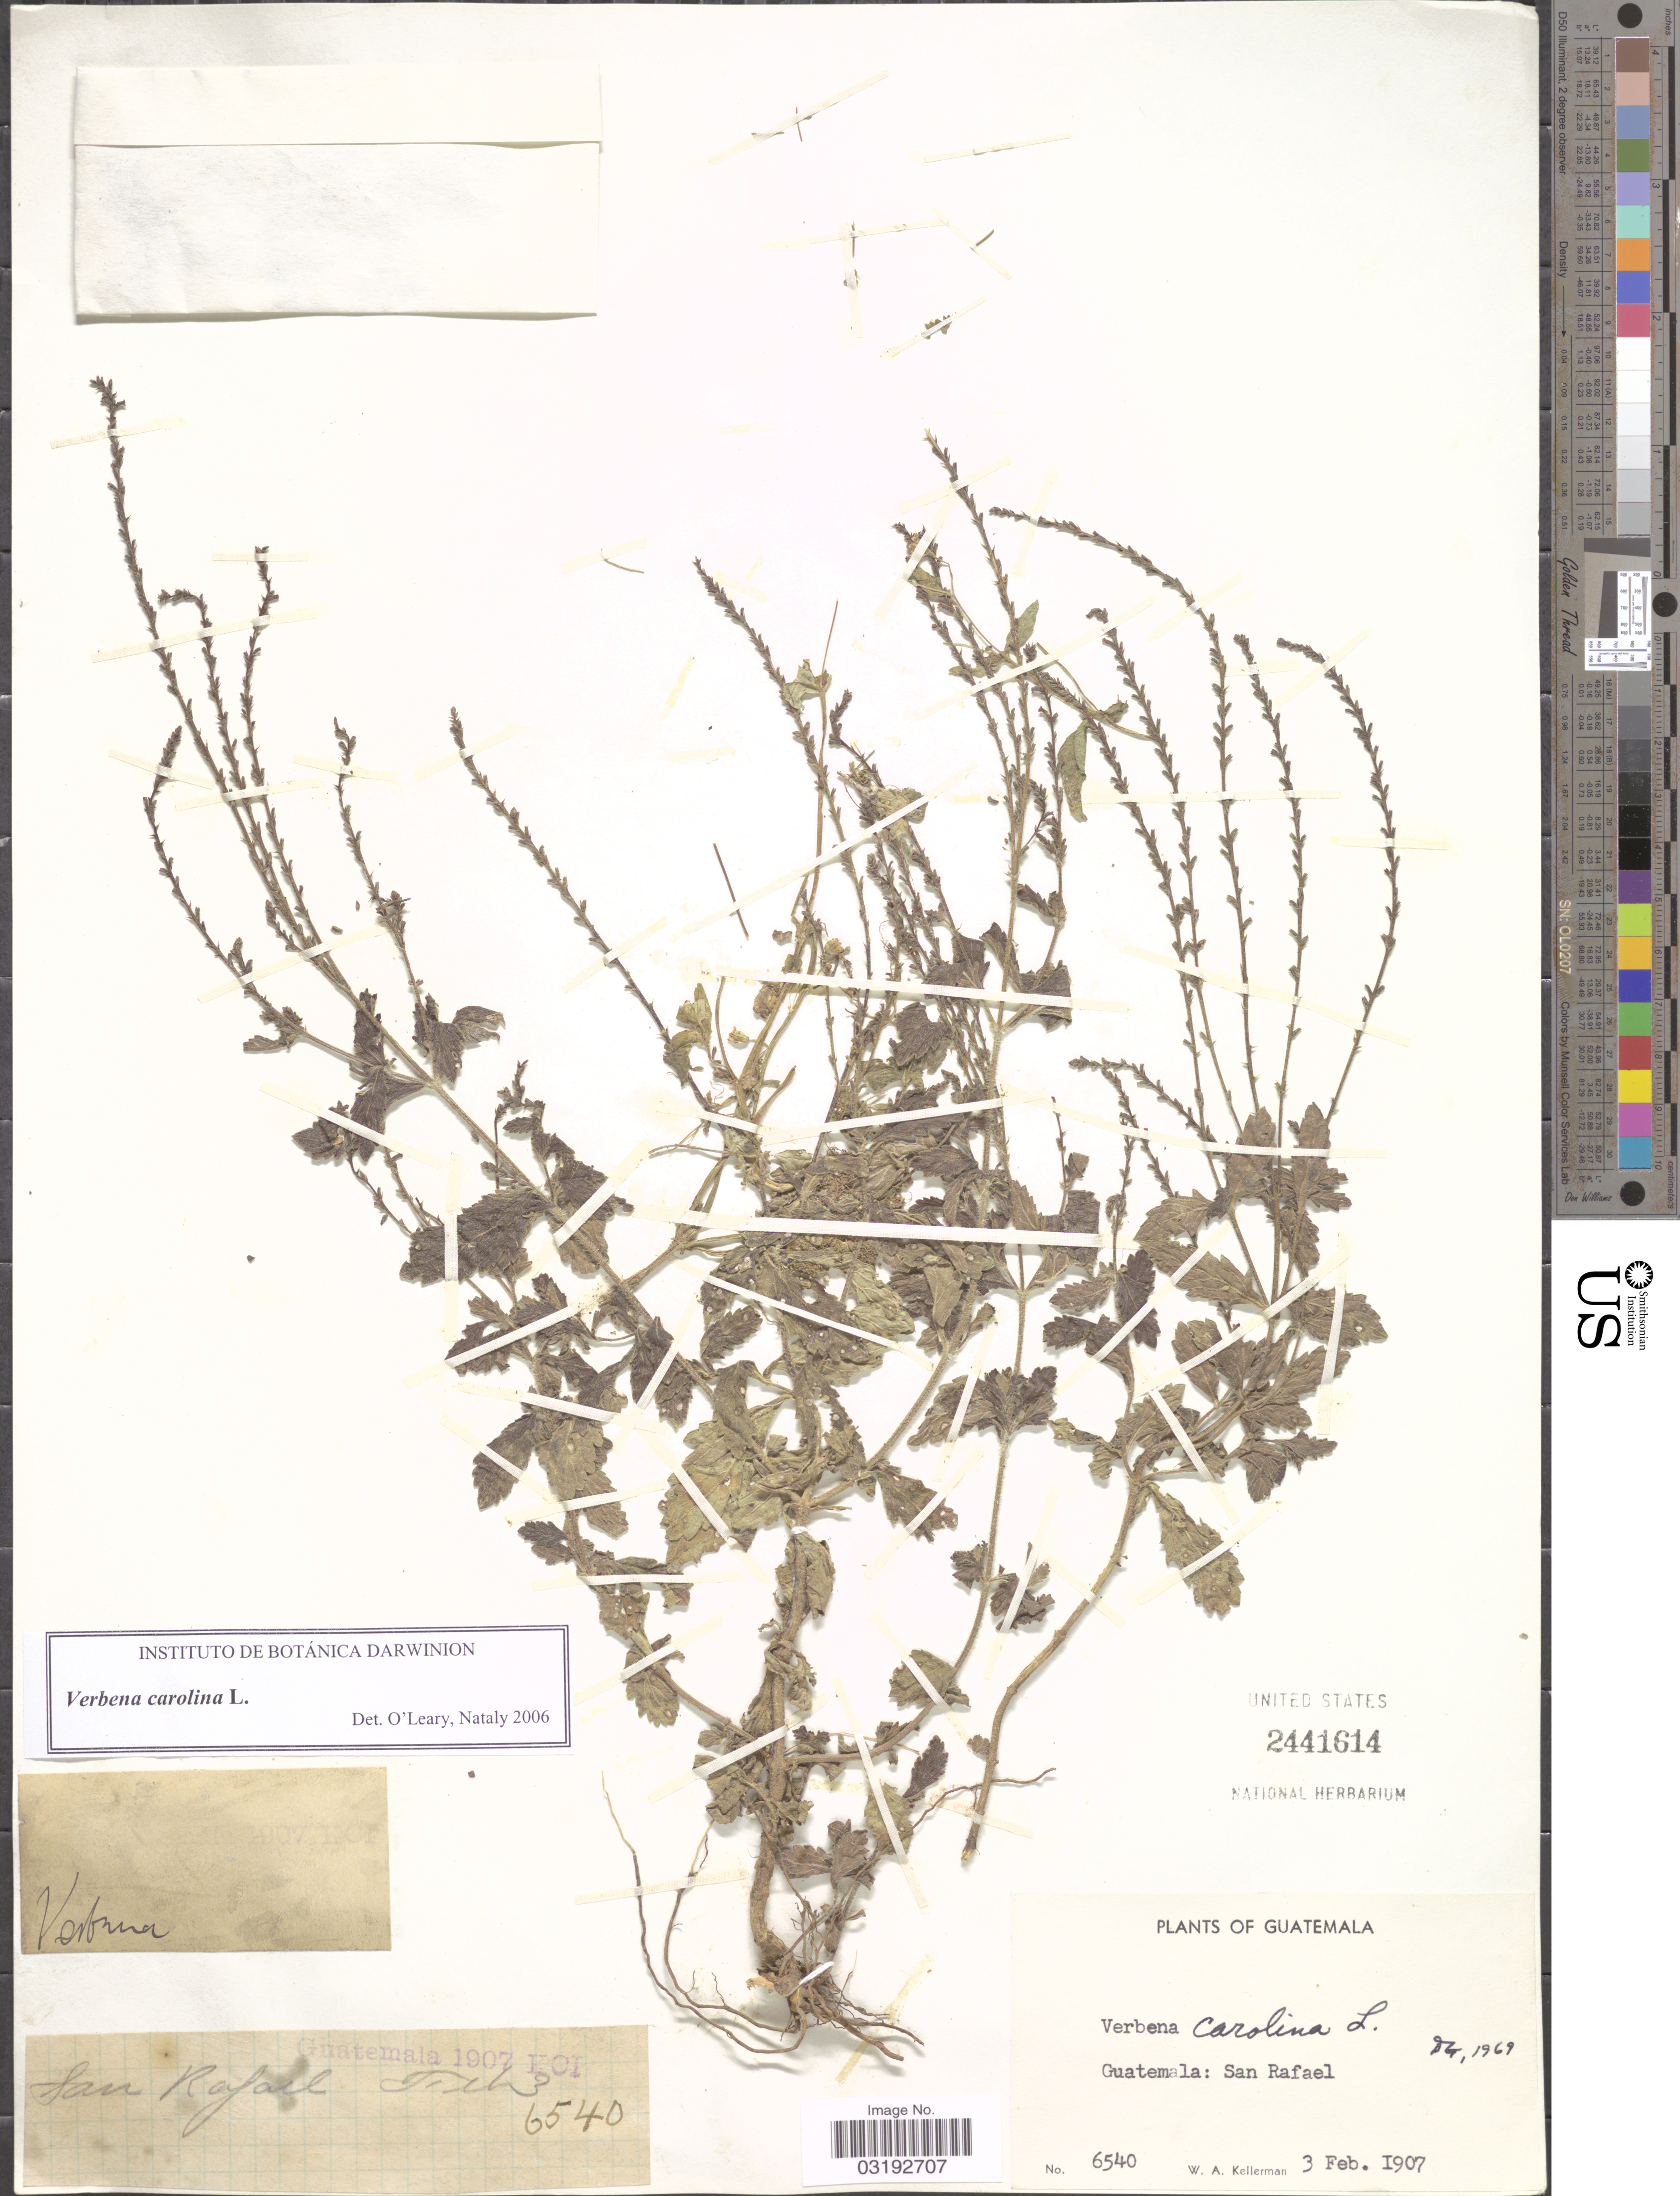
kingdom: Plantae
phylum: Tracheophyta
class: Magnoliopsida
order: Lamiales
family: Verbenaceae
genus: Verbena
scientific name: Verbena carolina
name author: L.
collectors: W. Kellerman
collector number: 6540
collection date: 1907-02-03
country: Guatemala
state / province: Guatemala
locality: San Rafael.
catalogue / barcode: US 2441614